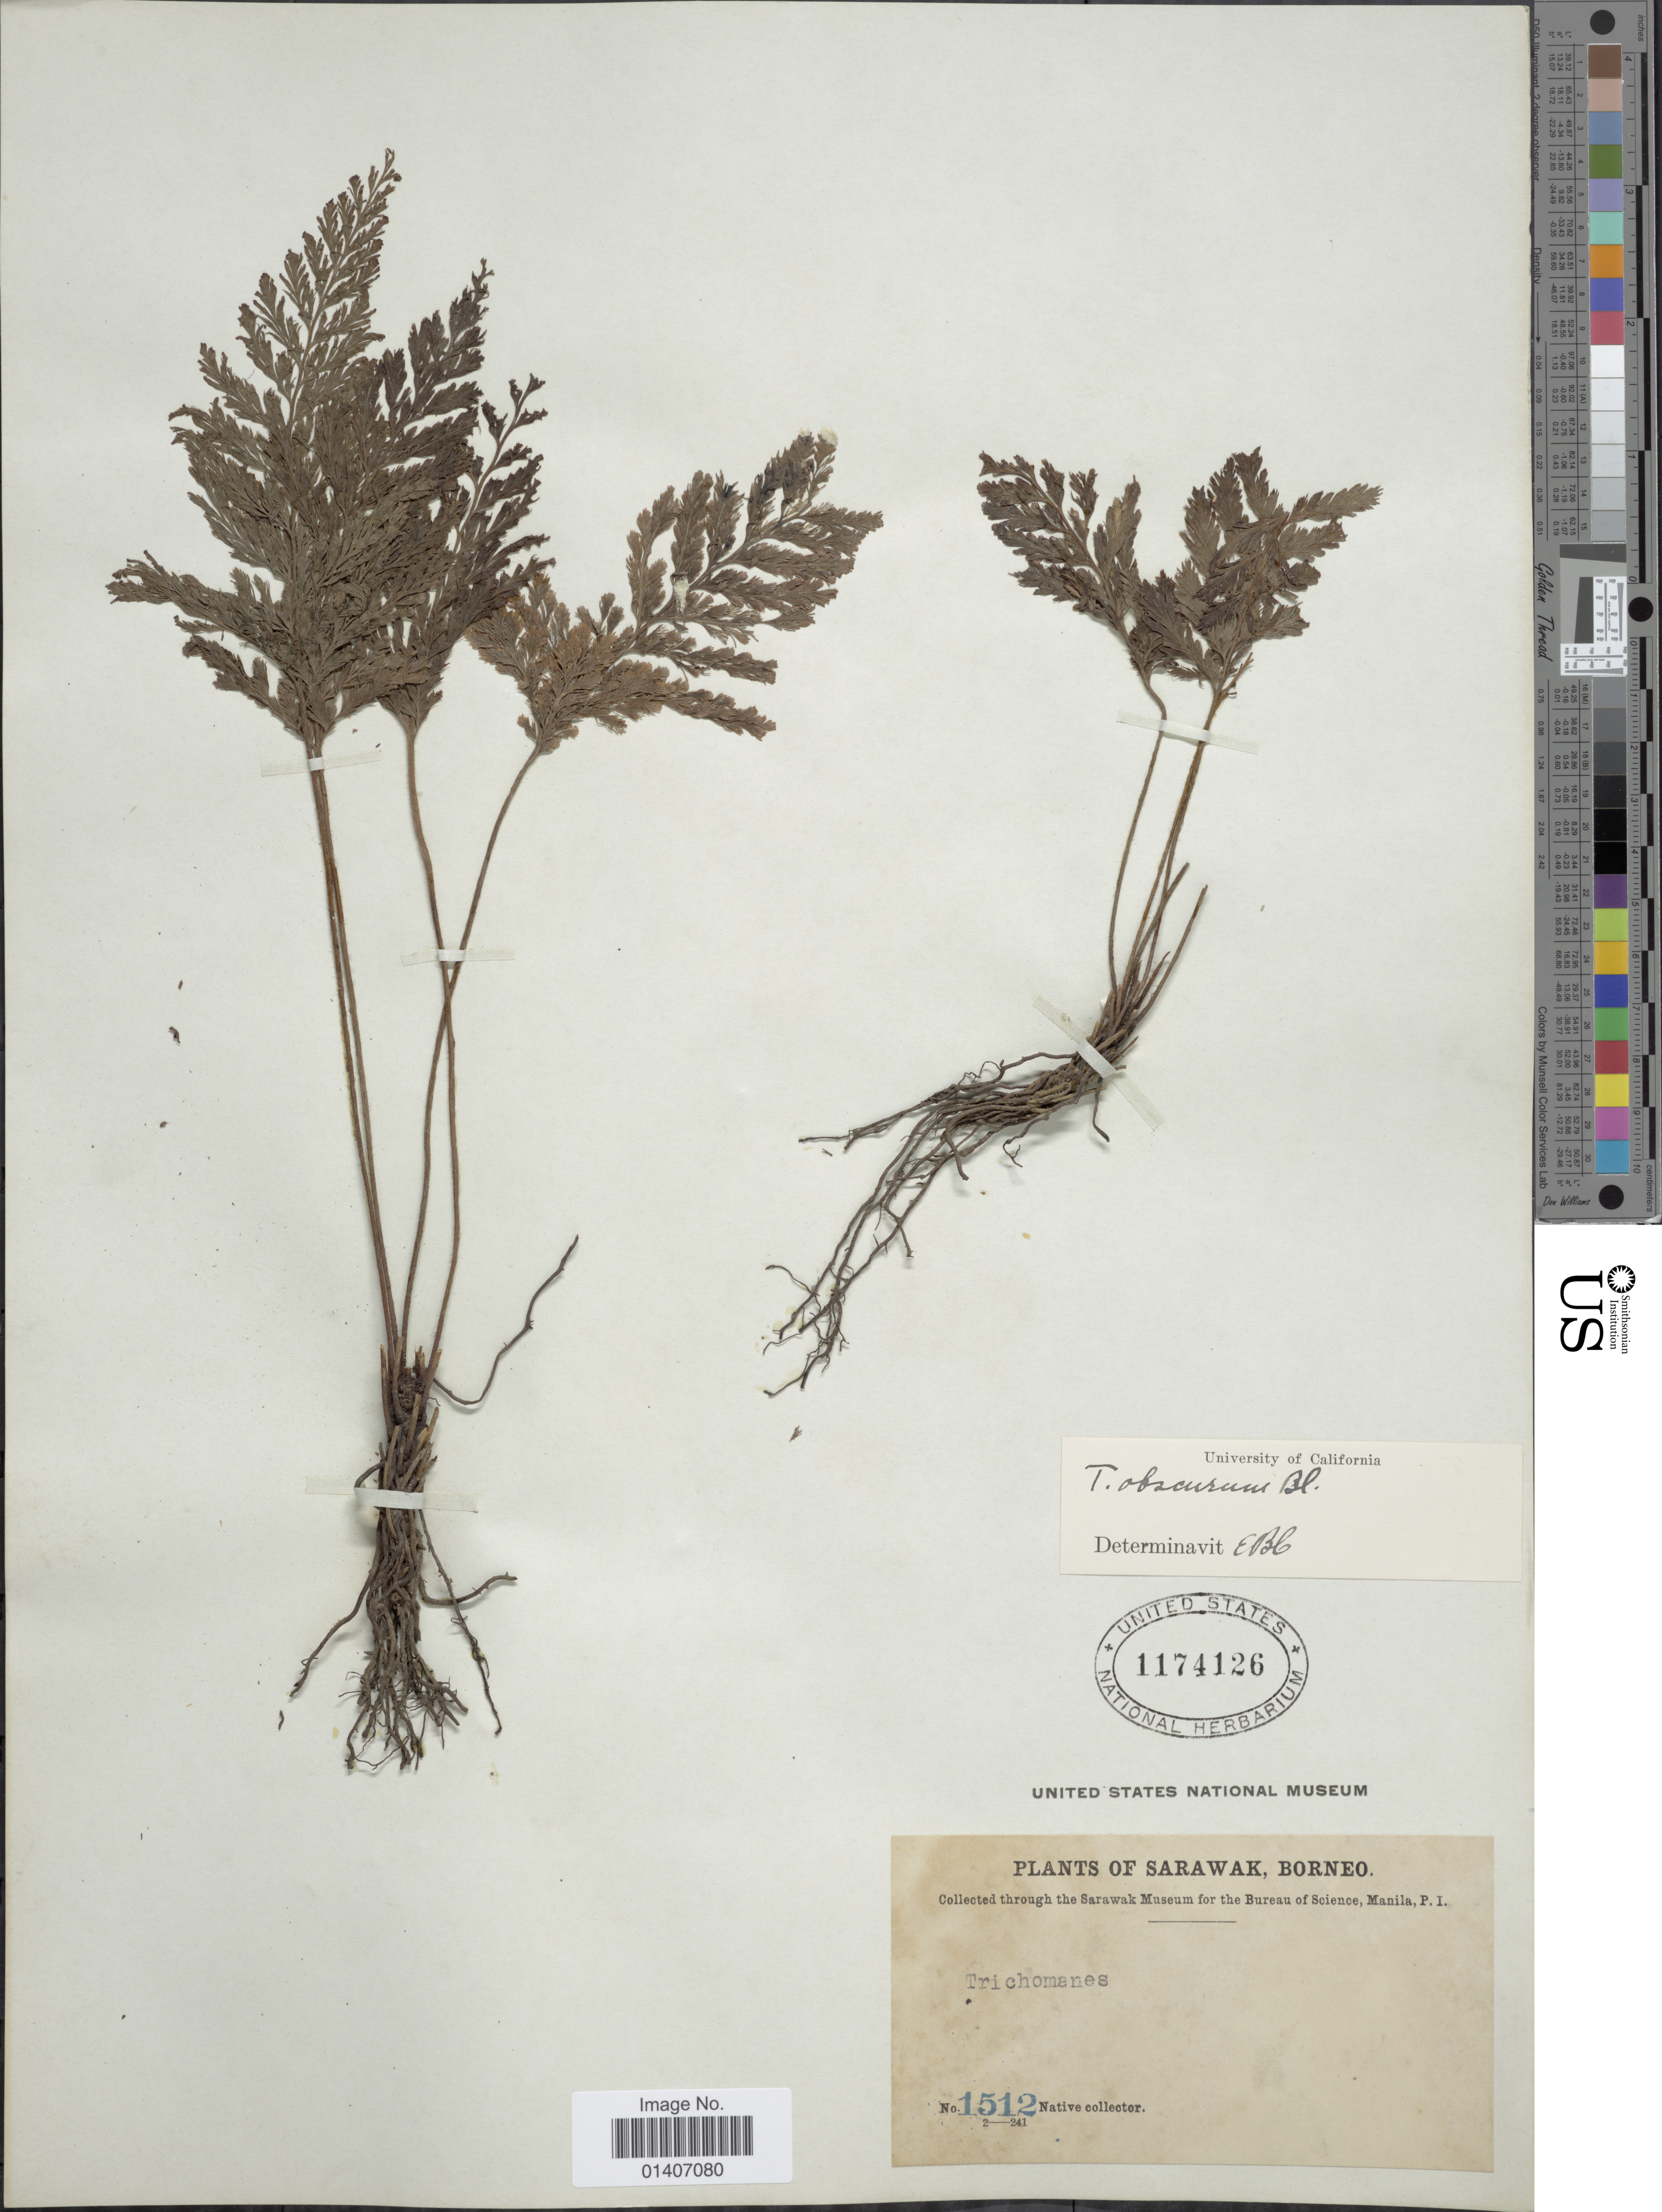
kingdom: Plantae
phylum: Tracheophyta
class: Polypodiopsida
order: Hymenophyllales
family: Hymenophyllaceae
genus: Abrodictyum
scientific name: Abrodictyum obscurum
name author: (Blume) Ebihara & K. Iwats.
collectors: Native collector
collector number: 15112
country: Malaysia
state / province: Sarawak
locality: Sarawak Borneo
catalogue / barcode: US 1174126